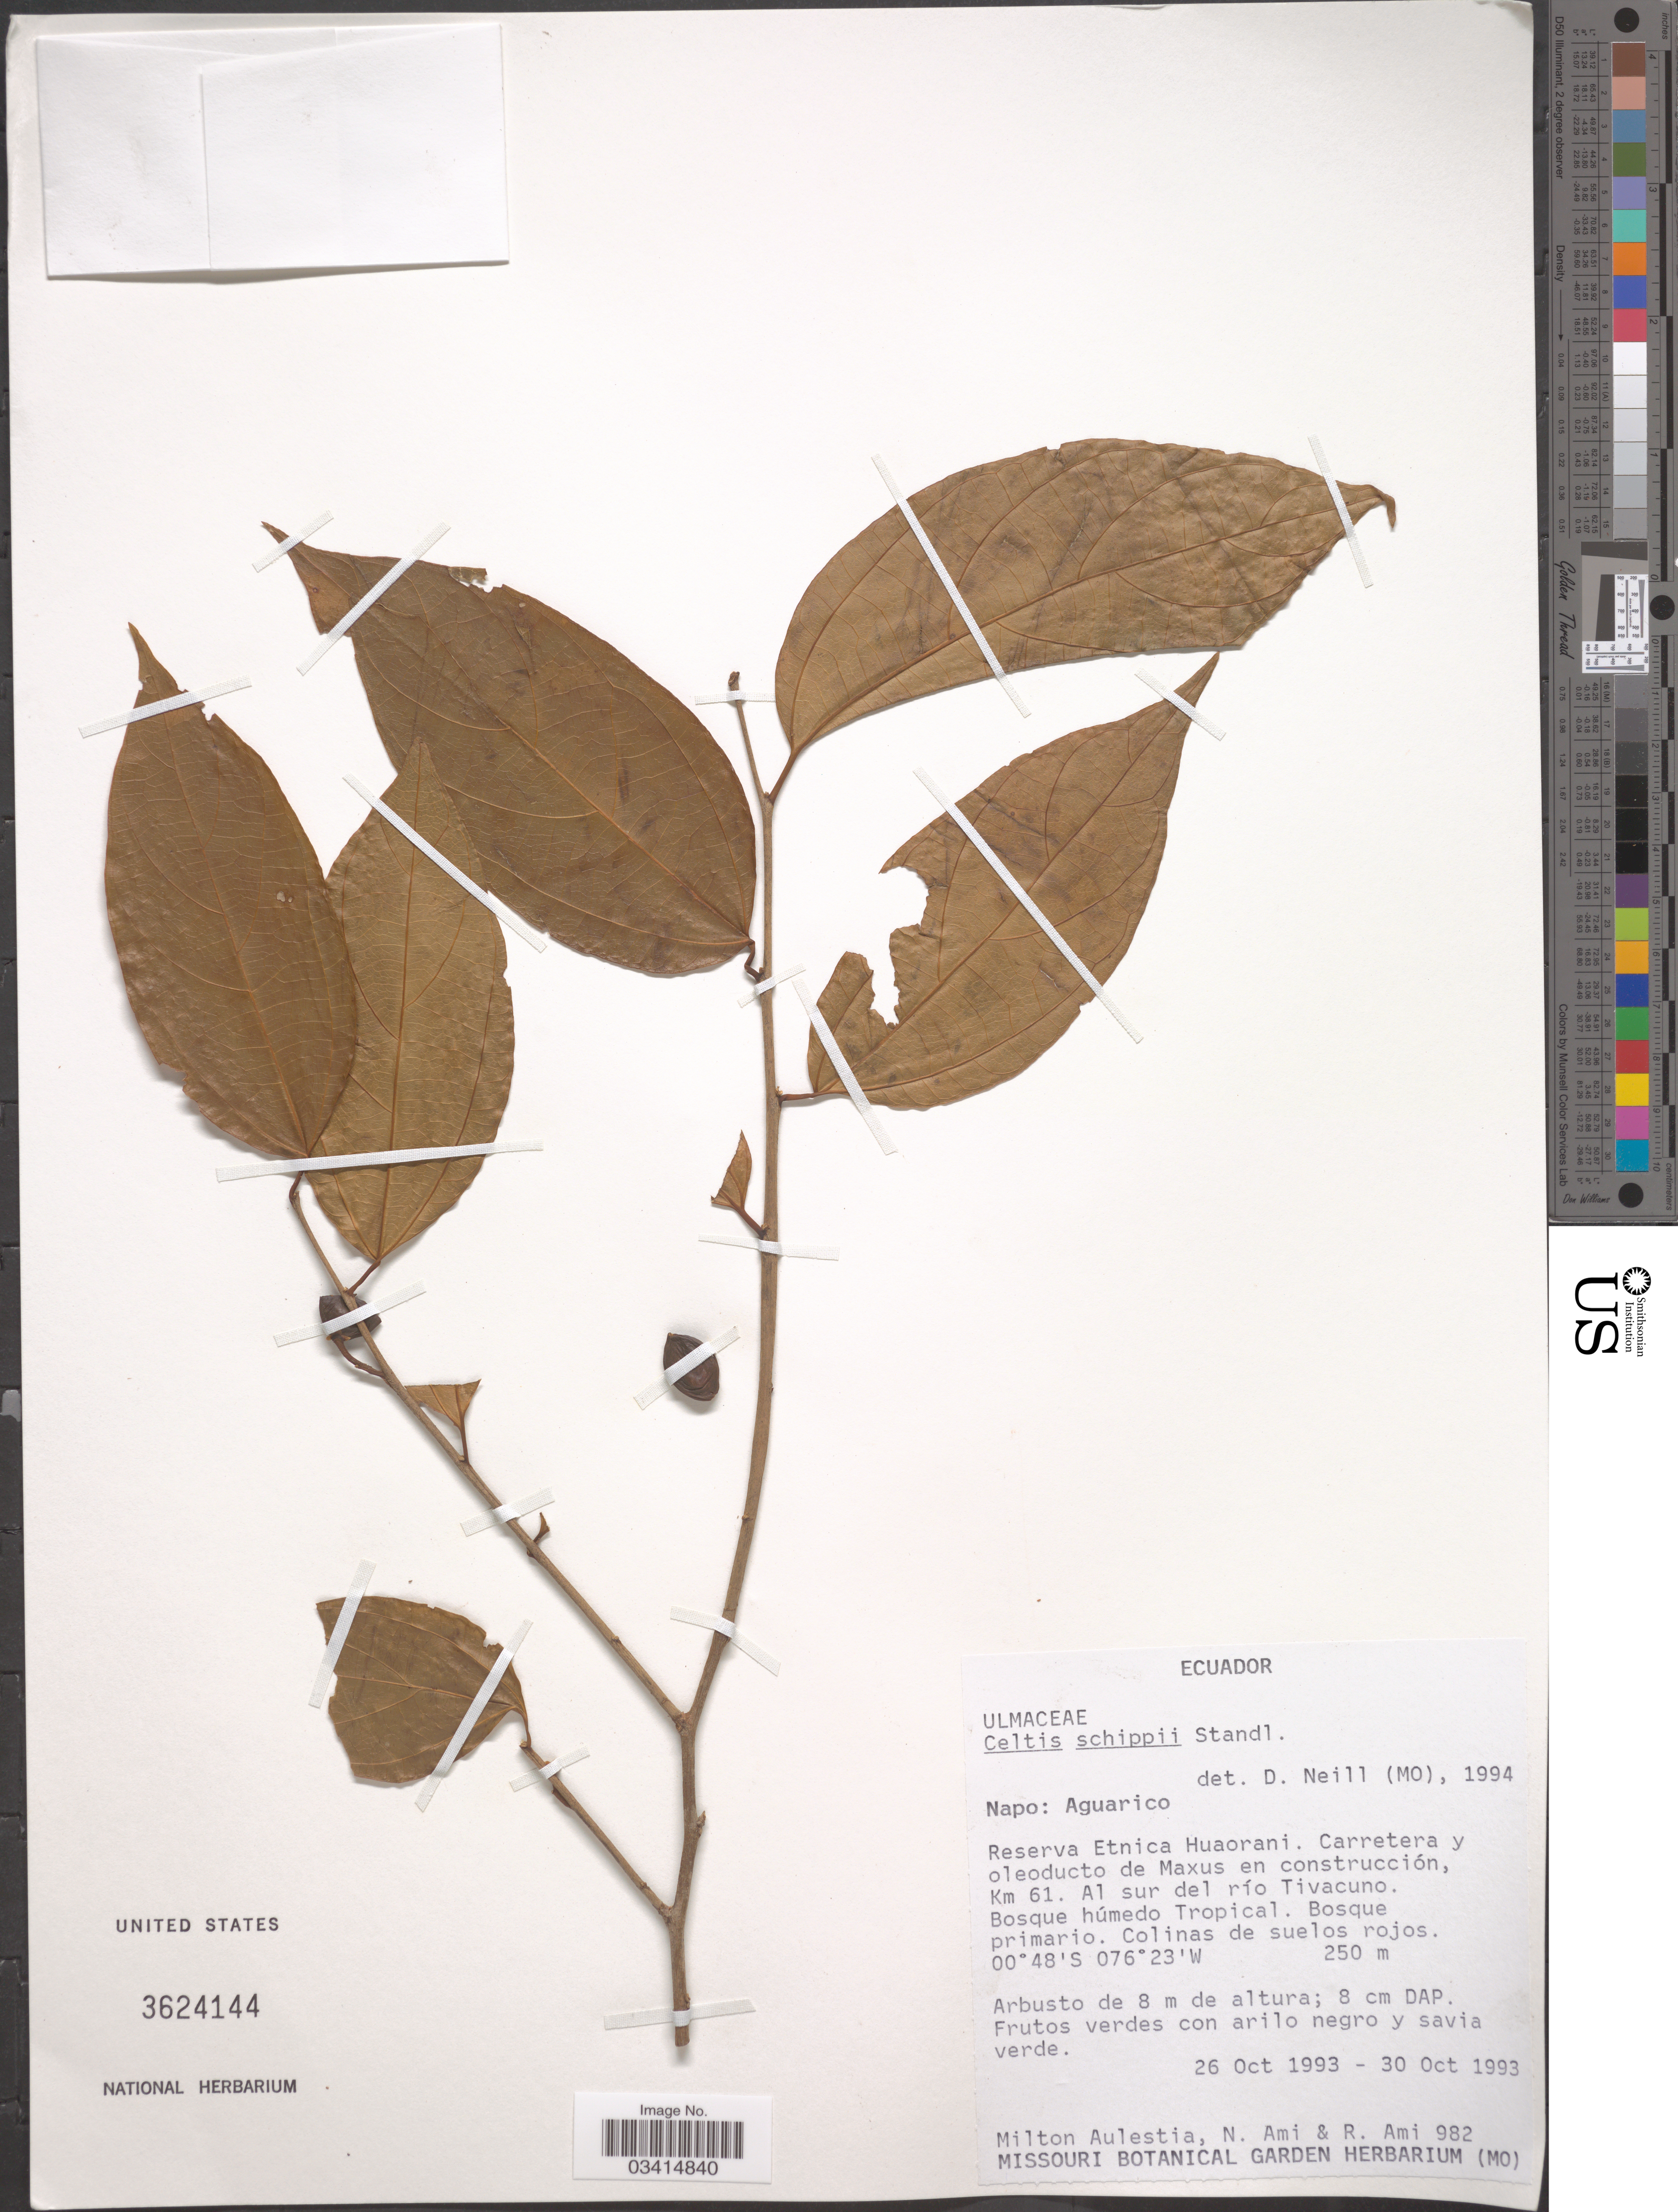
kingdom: Plantae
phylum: Tracheophyta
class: Magnoliopsida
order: Rosales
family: Cannabaceae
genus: Celtis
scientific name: Celtis schippii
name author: Standl.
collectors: M. Aulestia, N. Ami & R. Ami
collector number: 982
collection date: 1993-10-26/1993-10-30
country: Ecuador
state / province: Napo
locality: Aguarico. Reserva Etnica Huaorani. Carretera y oleoducto de Maxus en construcción, Km 61. Al sur del río Tivacuno.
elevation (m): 250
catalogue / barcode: US 3624144